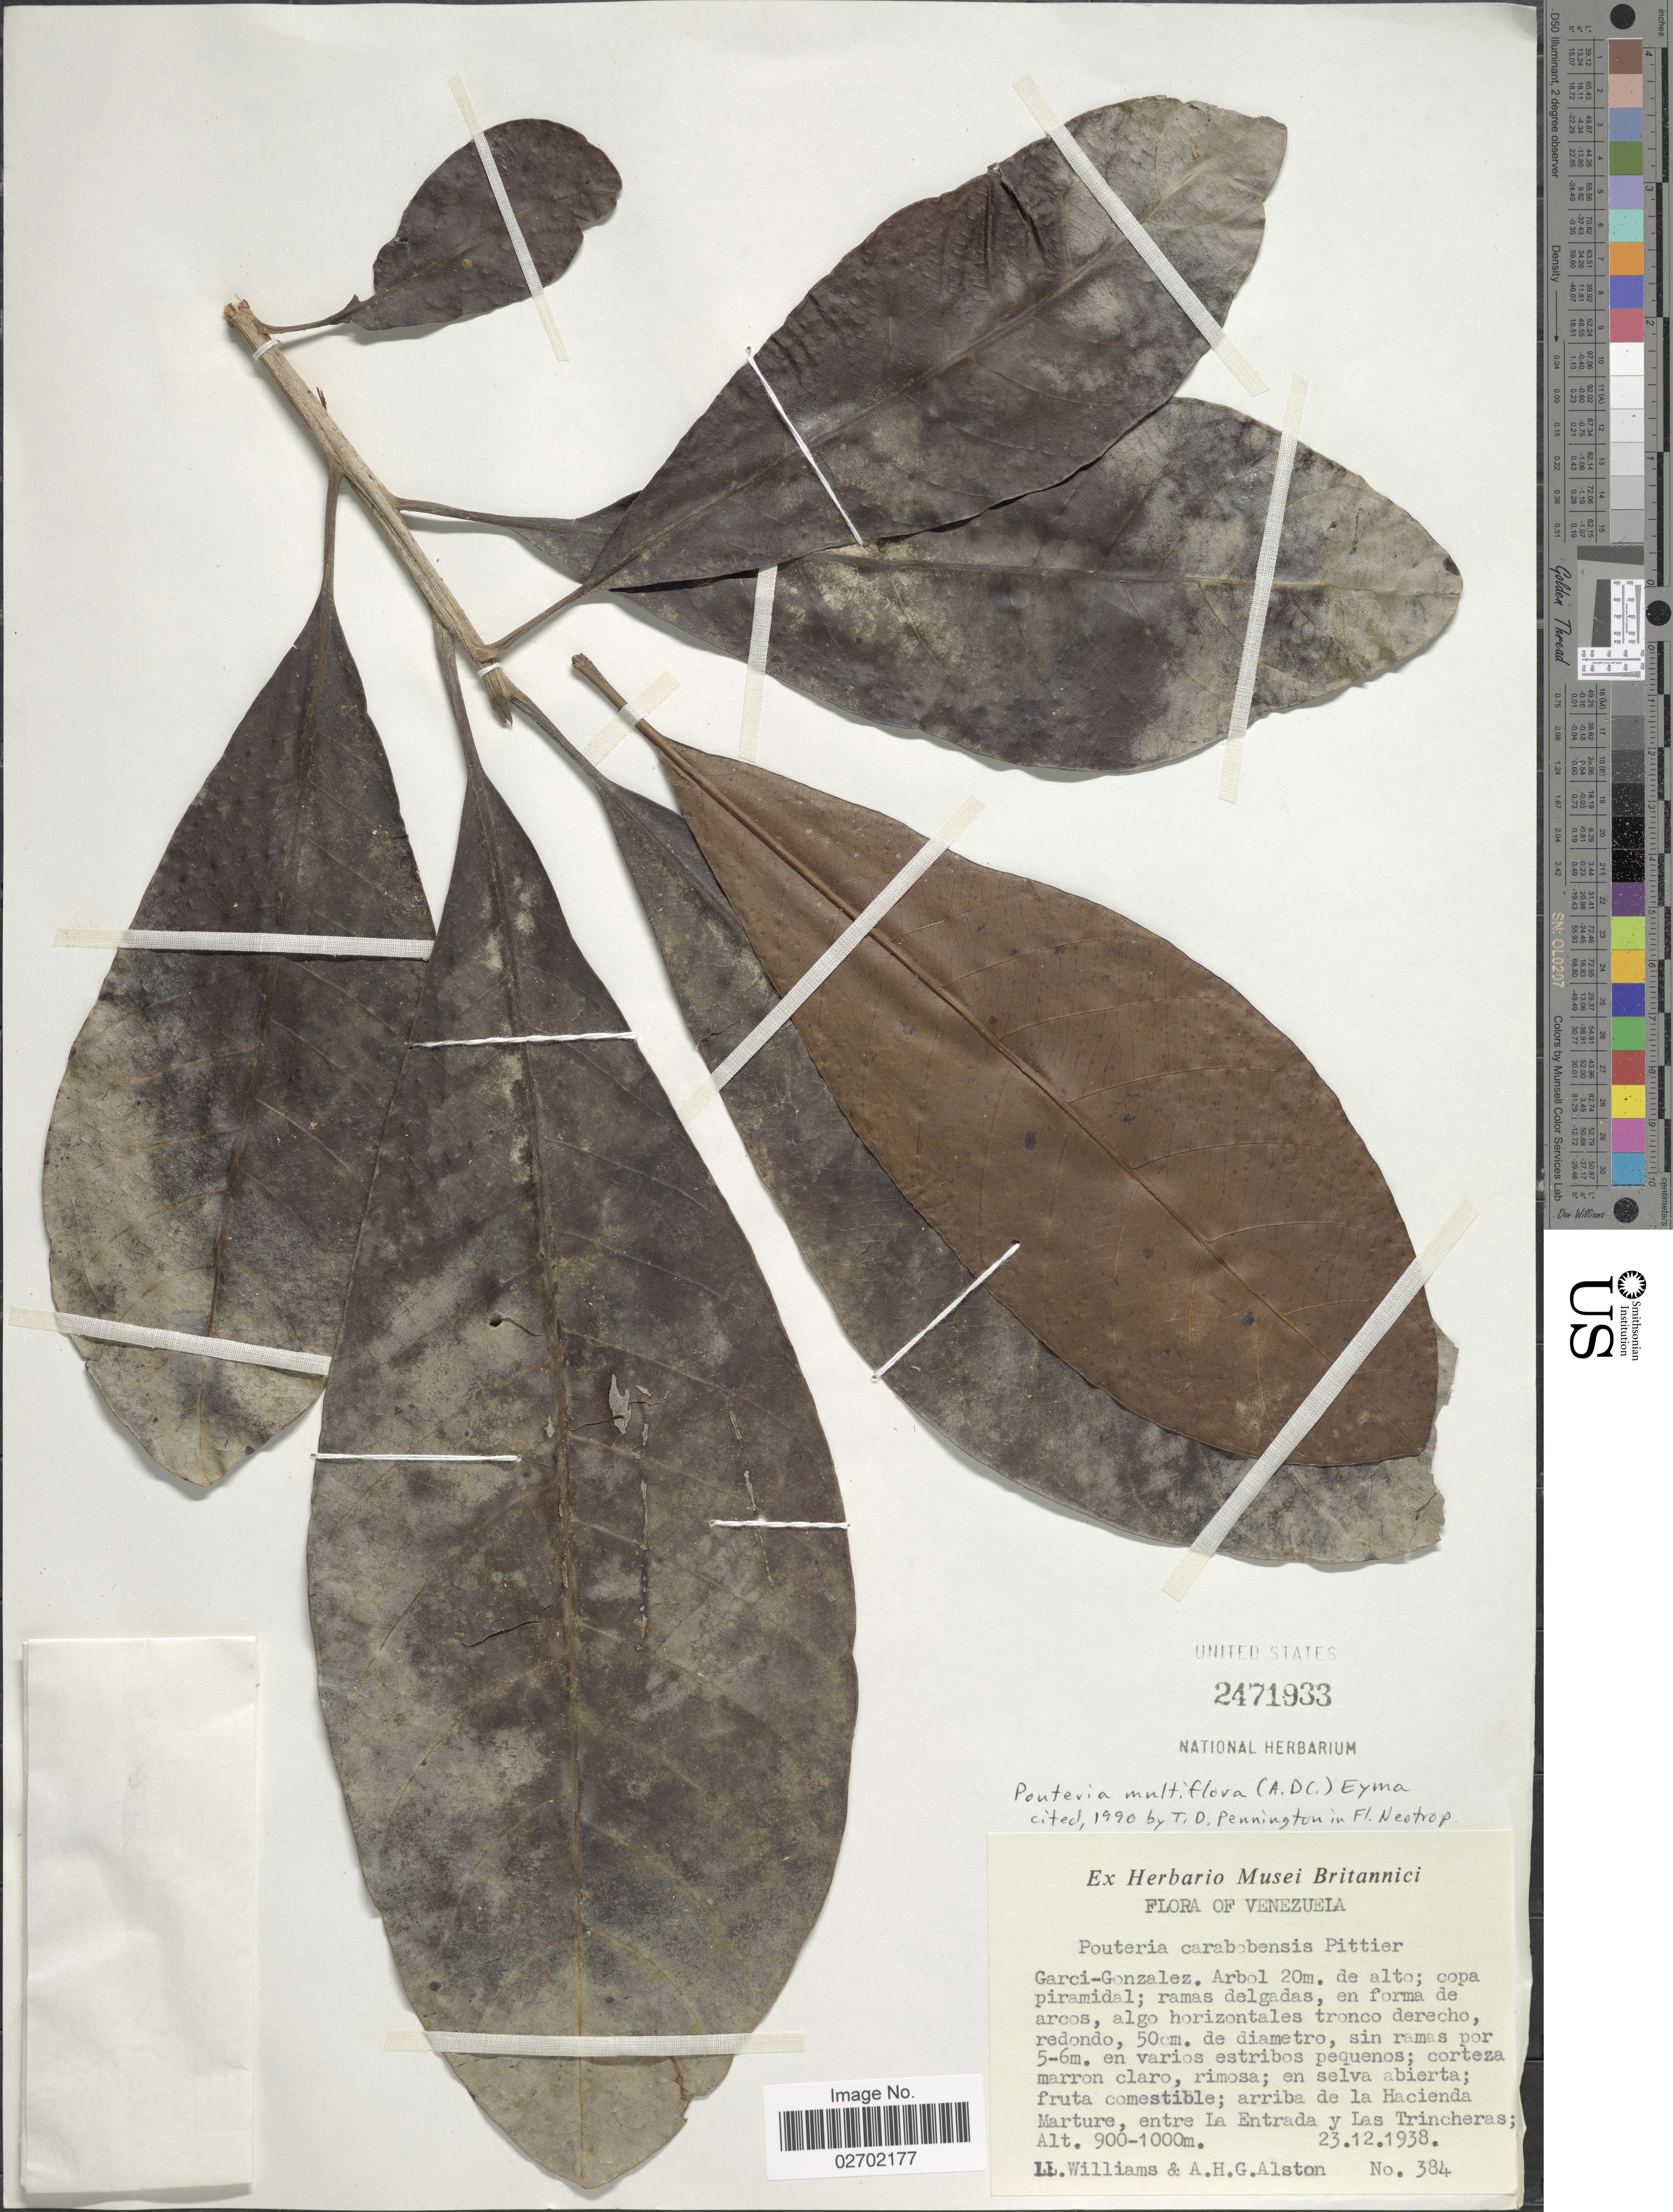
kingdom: Plantae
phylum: Tracheophyta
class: Magnoliopsida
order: Ericales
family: Sapotaceae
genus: Pouteria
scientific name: Pouteria multiflora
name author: (A. DC.) Eyma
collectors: L. Williams & A. H. Alston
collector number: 384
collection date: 1938-12-23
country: Venezuela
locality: Arriba de la Hacienda Marture, entre La Entrada y Las Trincheras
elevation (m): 900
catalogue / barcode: US 2471933